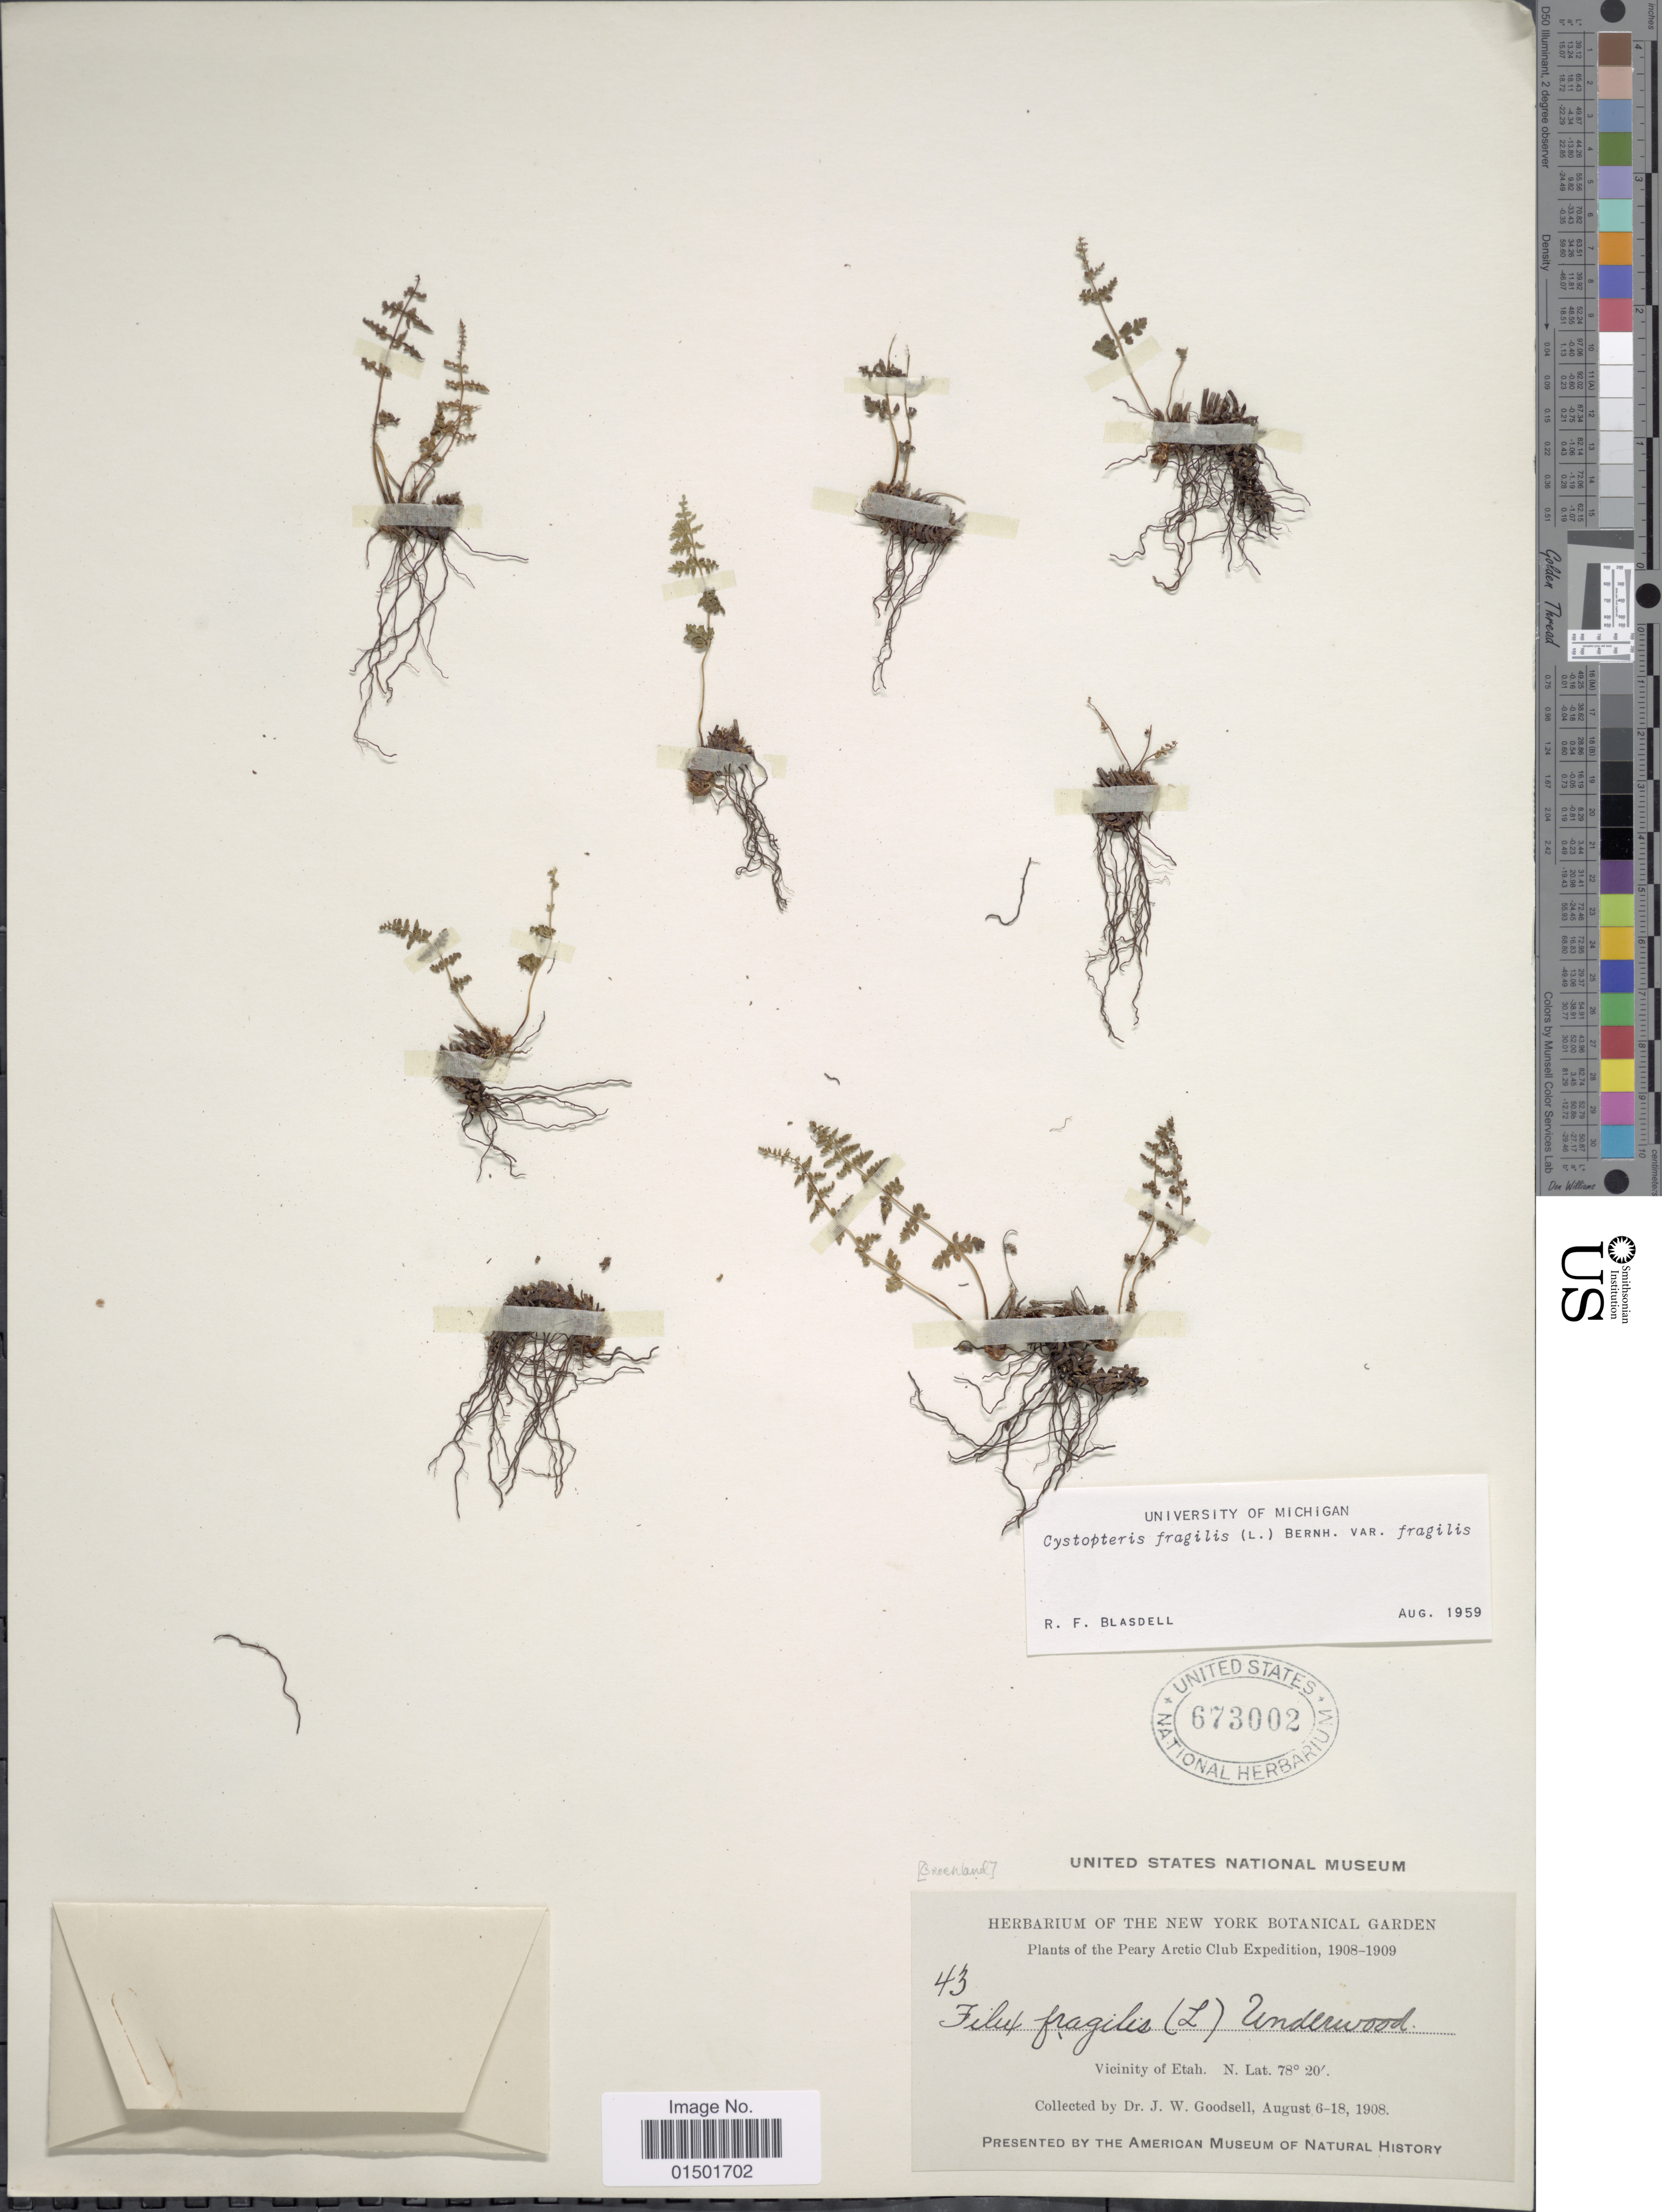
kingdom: Plantae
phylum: Tracheophyta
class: Polypodiopsida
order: Polypodiales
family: Cystopteridaceae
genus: Cystopteris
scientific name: Cystopteris fragilis var. fragilis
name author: (L.) Bernh.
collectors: J. Goodsell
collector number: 43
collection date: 1908-08-06/1908-08-18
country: India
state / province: Uttar Pradesh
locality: Vicinity of Etah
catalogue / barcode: US 673002